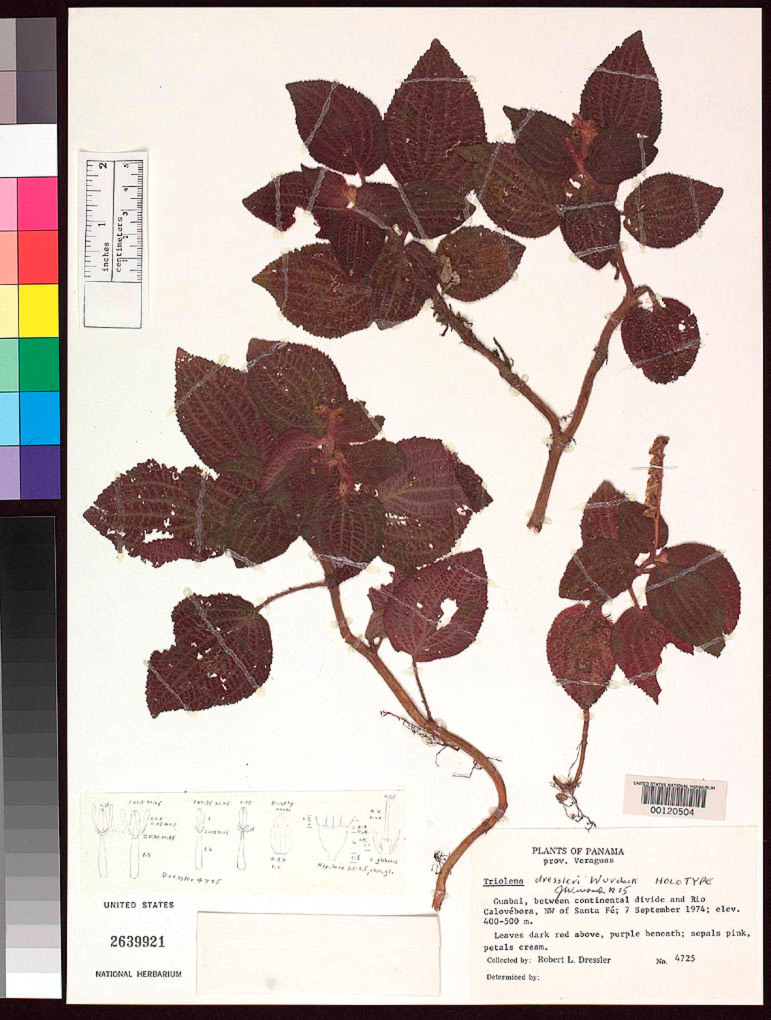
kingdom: Plantae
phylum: Tracheophyta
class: Magnoliopsida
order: Myrtales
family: Melastomataceae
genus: Triolena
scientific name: Triolena dressleri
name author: Wurdack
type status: Holotype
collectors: R. Dressler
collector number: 4725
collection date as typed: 07 Sep 1974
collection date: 1974-09-07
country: Panama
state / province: Veraguas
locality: Guabal, NW of Santa Fe.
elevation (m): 400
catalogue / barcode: US 2639921